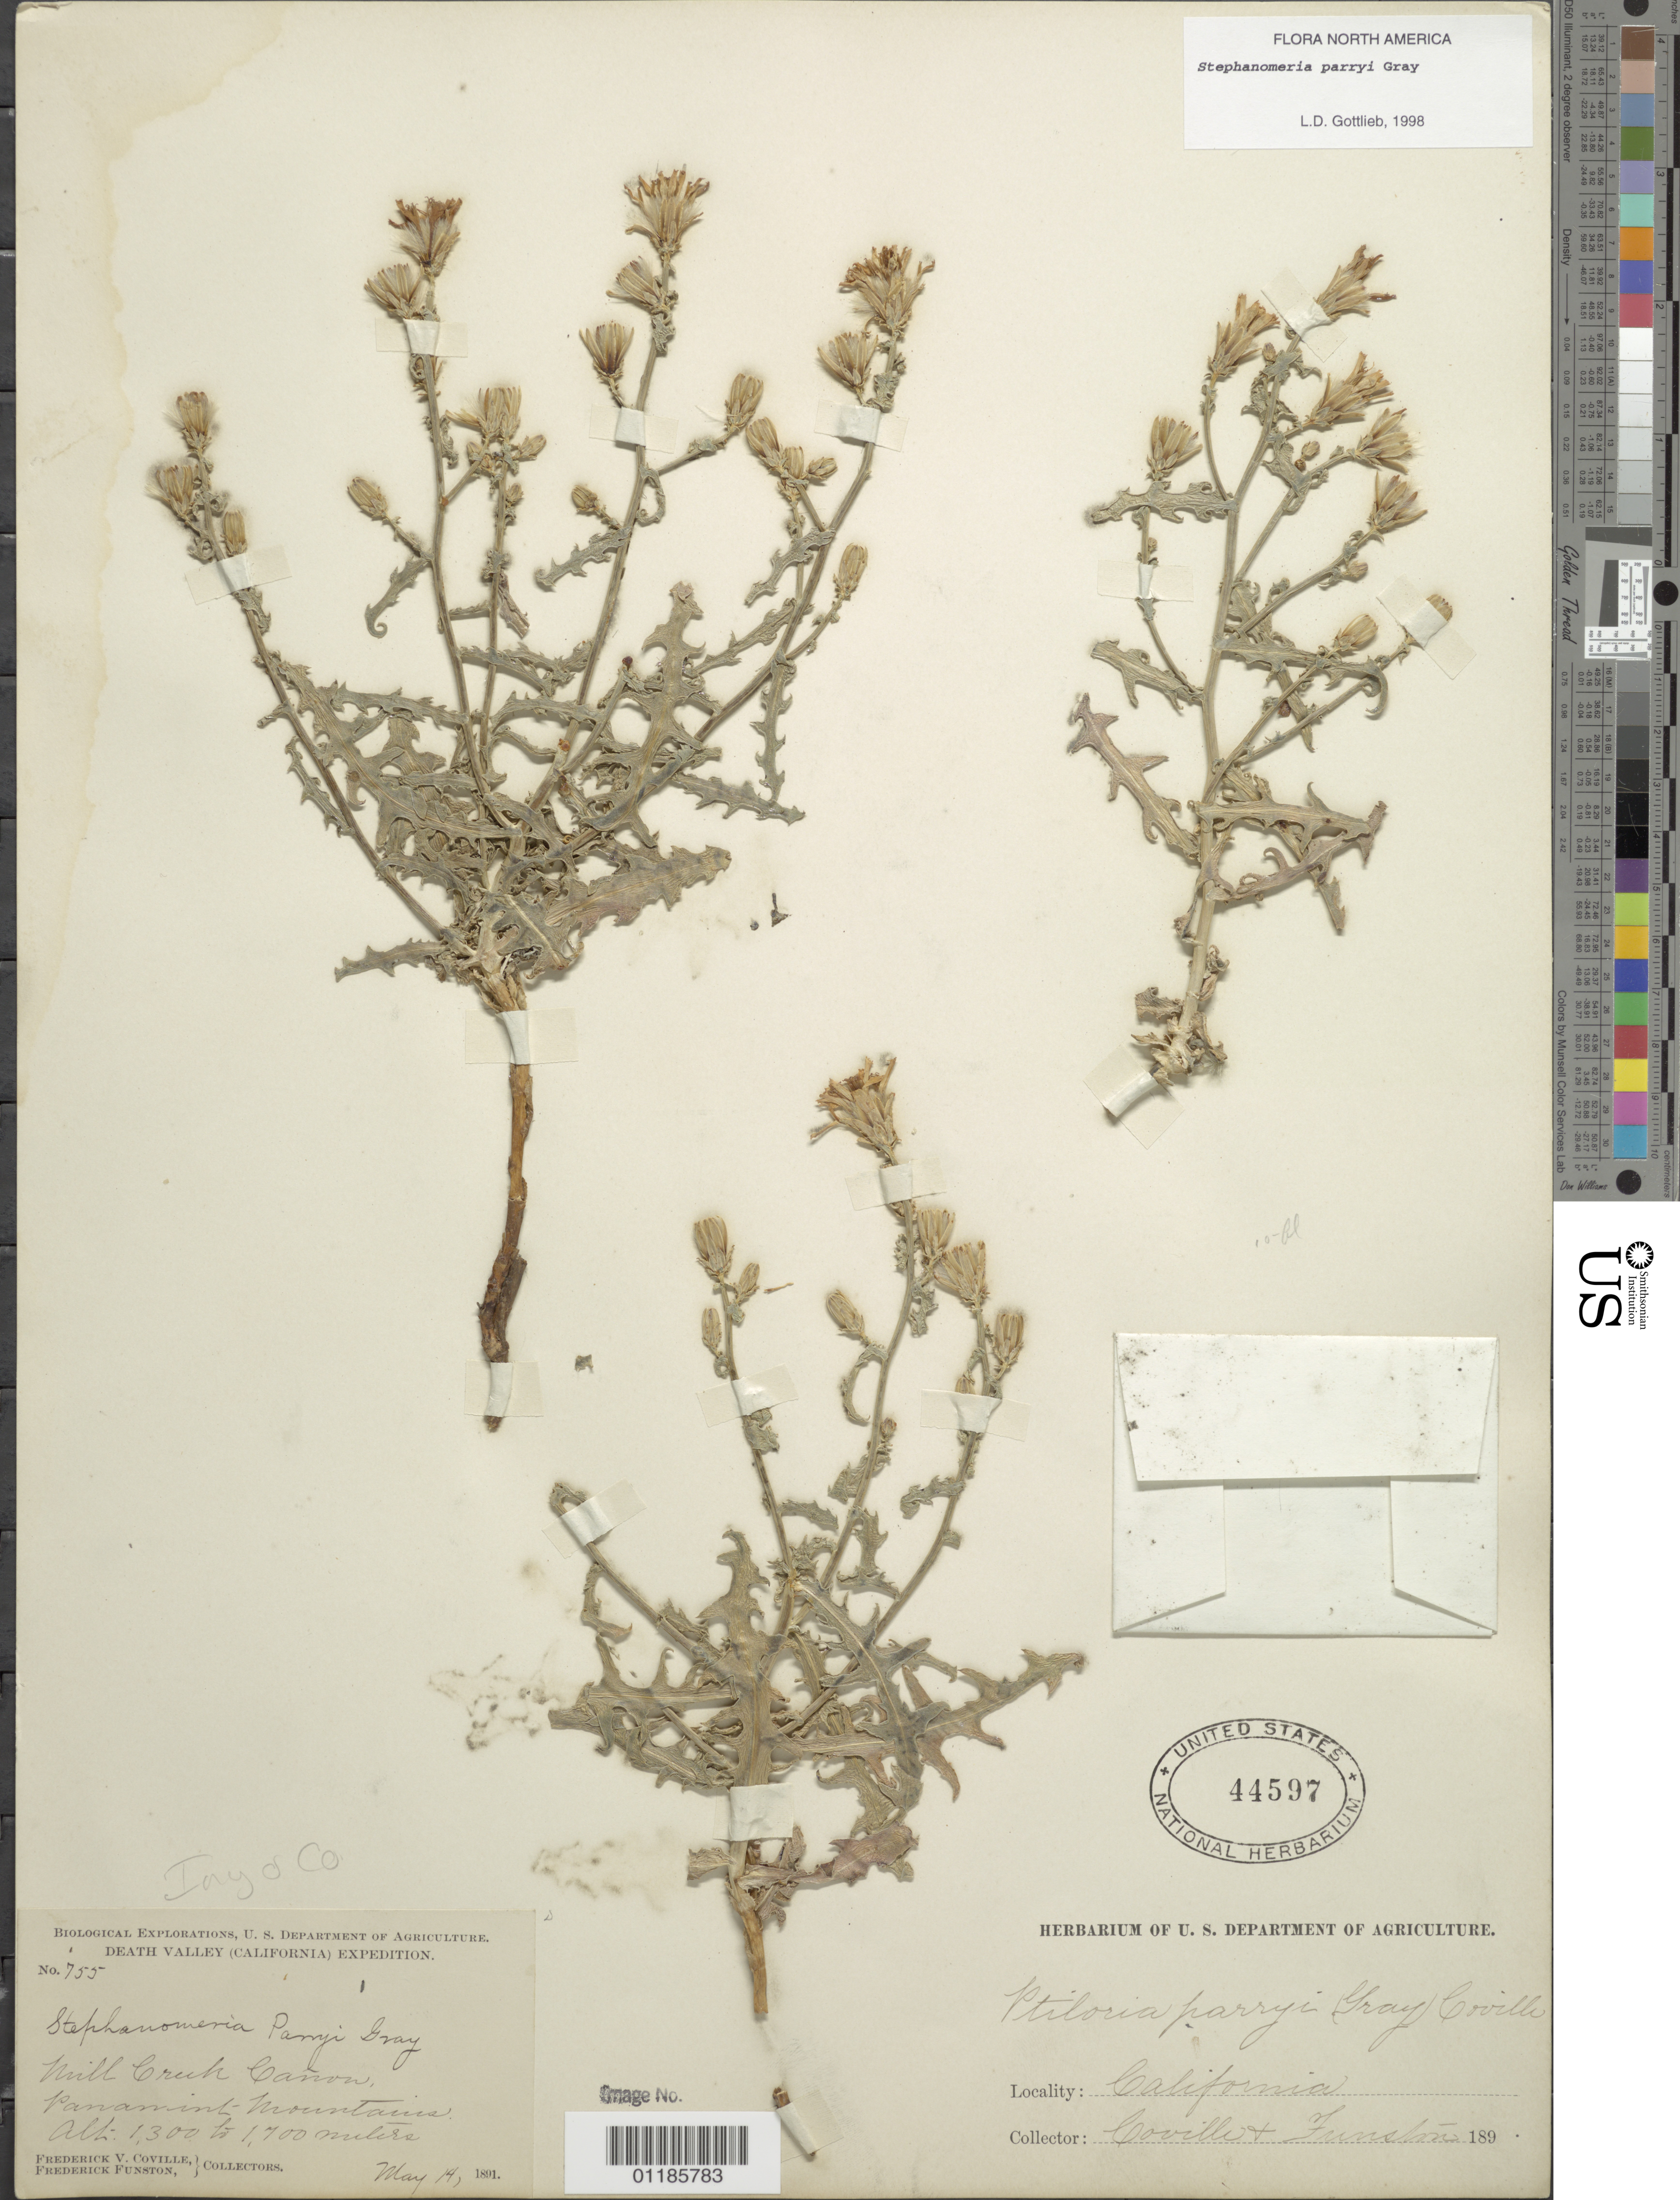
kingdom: Plantae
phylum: Tracheophyta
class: Magnoliopsida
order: Asterales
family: Asteraceae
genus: Stephanomeria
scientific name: Stephanomeria parryi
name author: A. Gray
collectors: F. V. Coville & F. Funston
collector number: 755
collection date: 1891-05-14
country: United States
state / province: California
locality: Mill Creek Canyon, Panamint Mts.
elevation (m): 1300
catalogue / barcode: US 44597